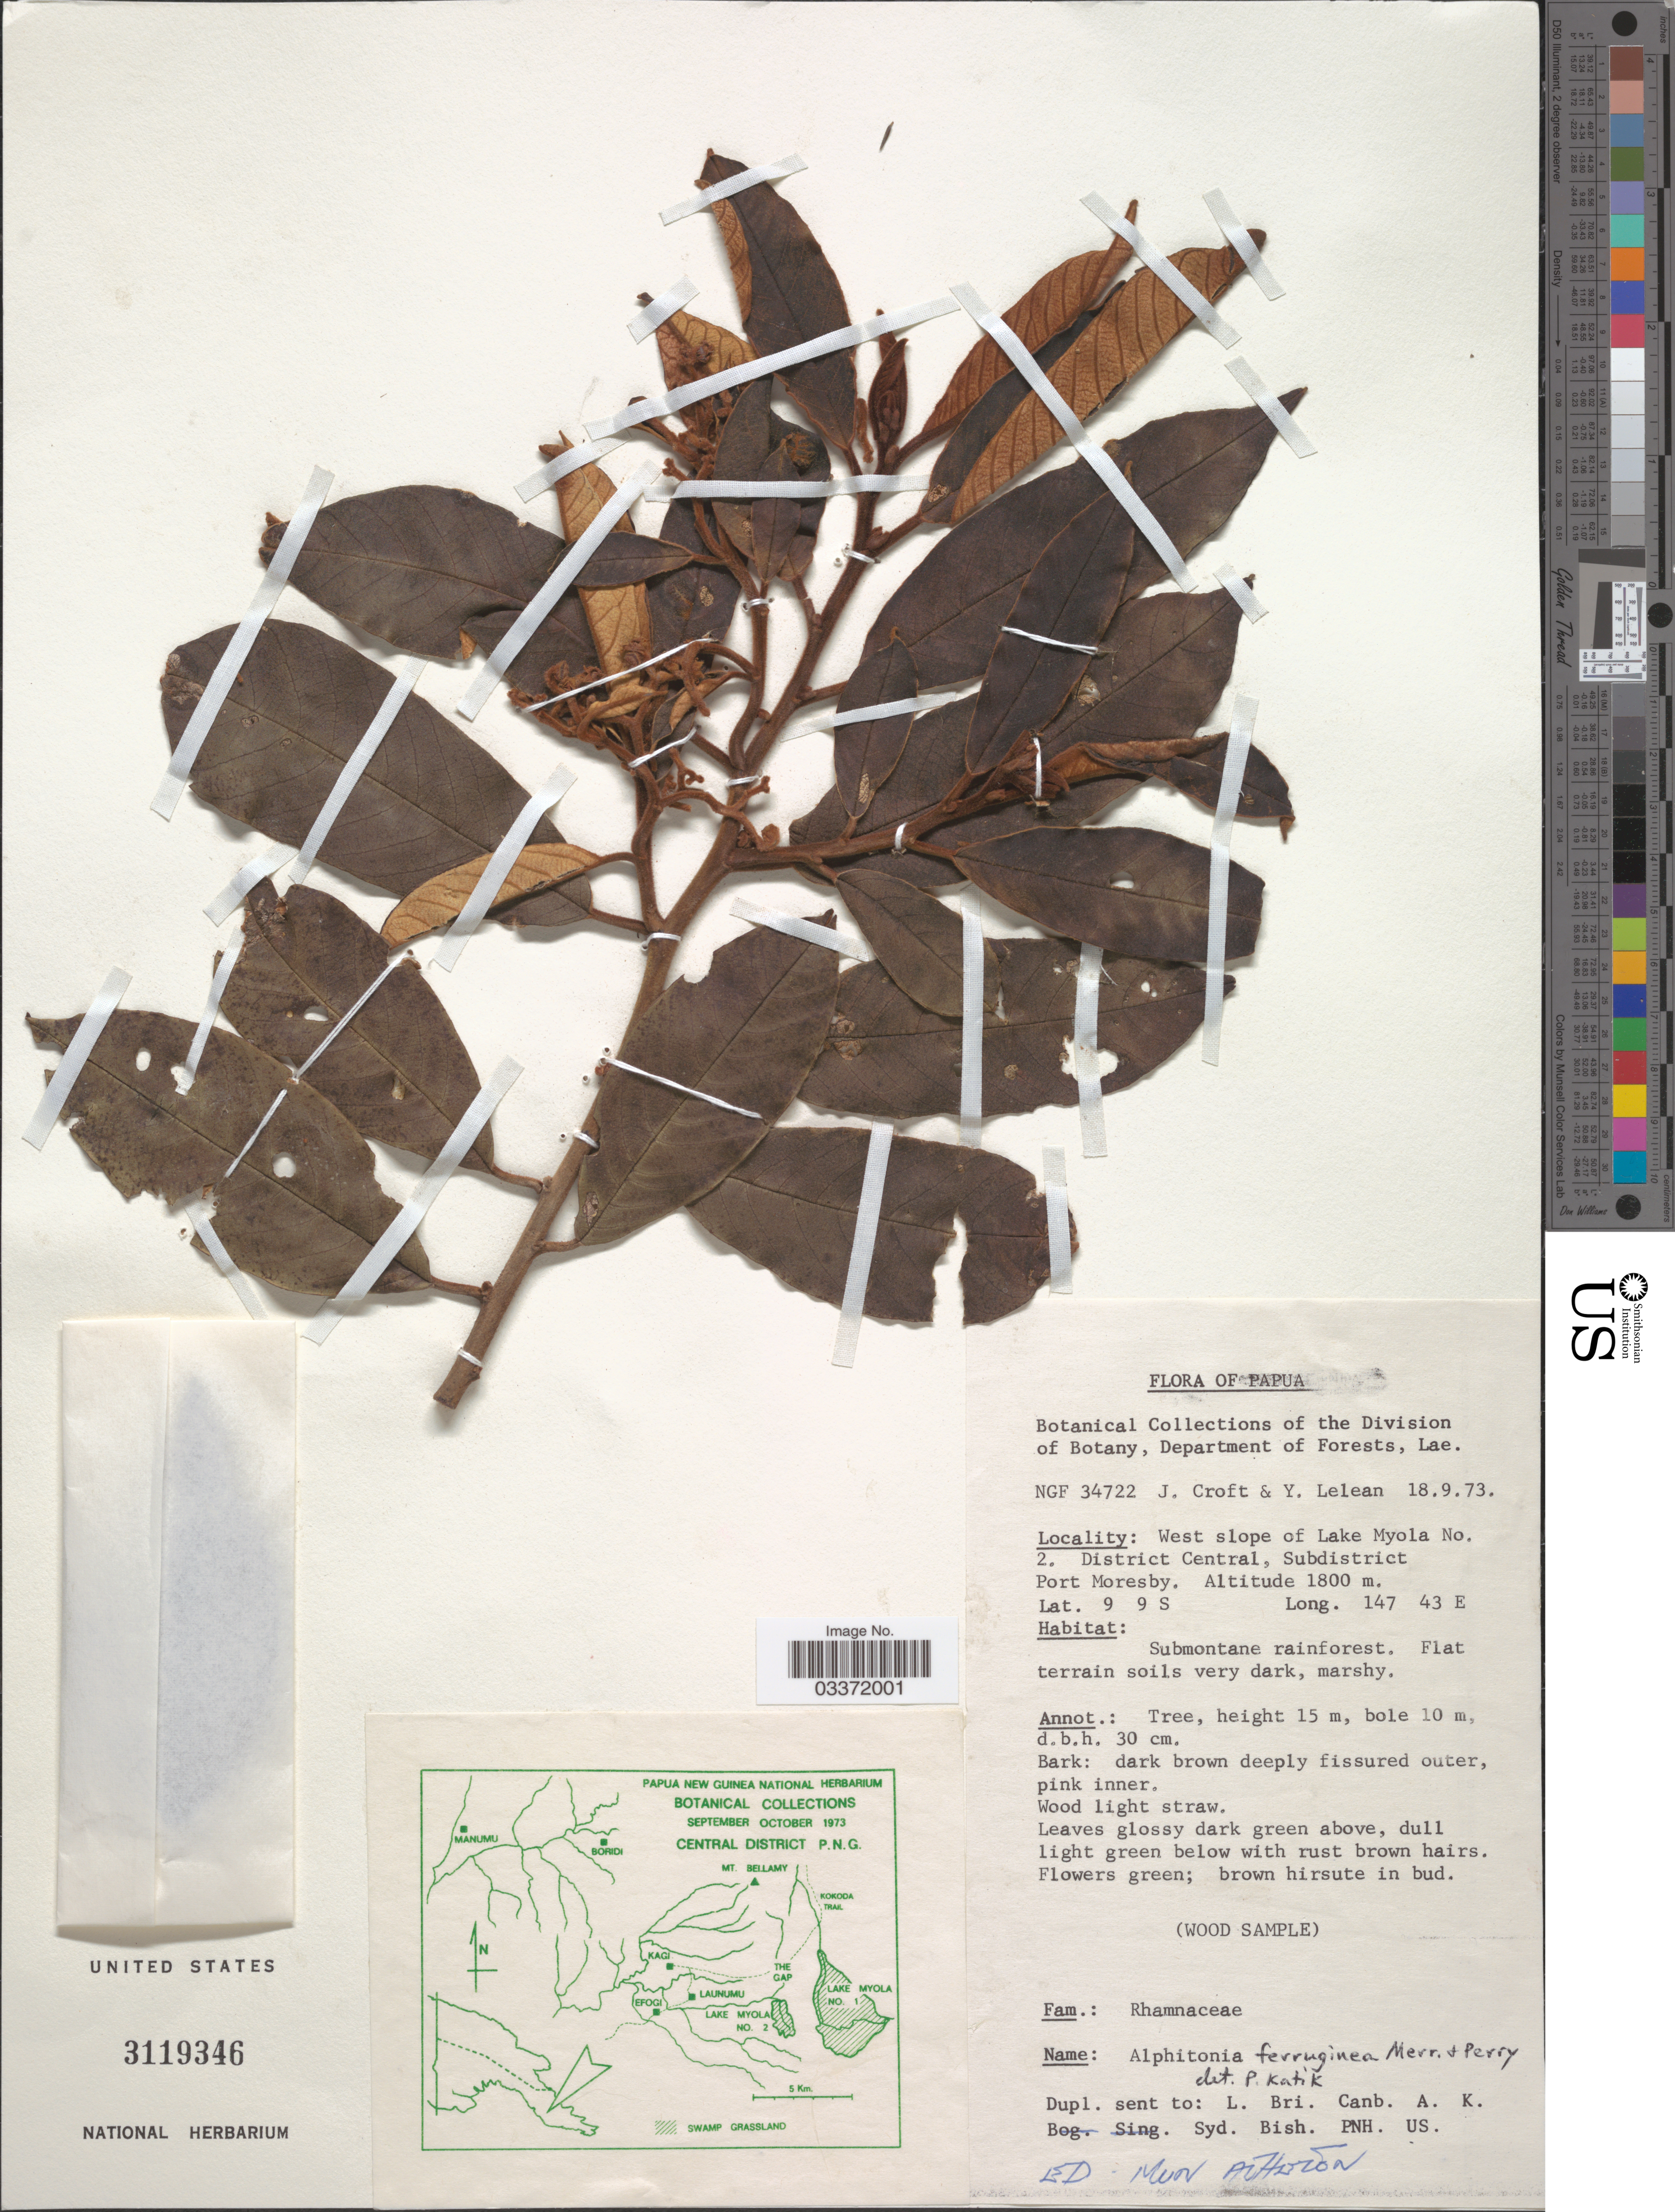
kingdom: Plantae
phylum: Tracheophyta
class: Magnoliopsida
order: Rosales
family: Rhamnaceae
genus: Alphitonia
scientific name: Alphitonia ferruginea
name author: Merr. & L.M. Perry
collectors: J. Croft & Y. Lelean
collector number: NGF 34722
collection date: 1973-09-18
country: Papua New Guinea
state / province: Central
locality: Papua. West slope of Lake Myola No. 2. District Central, Subdistrict Port Moresby.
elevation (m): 1800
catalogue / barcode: US 3119346